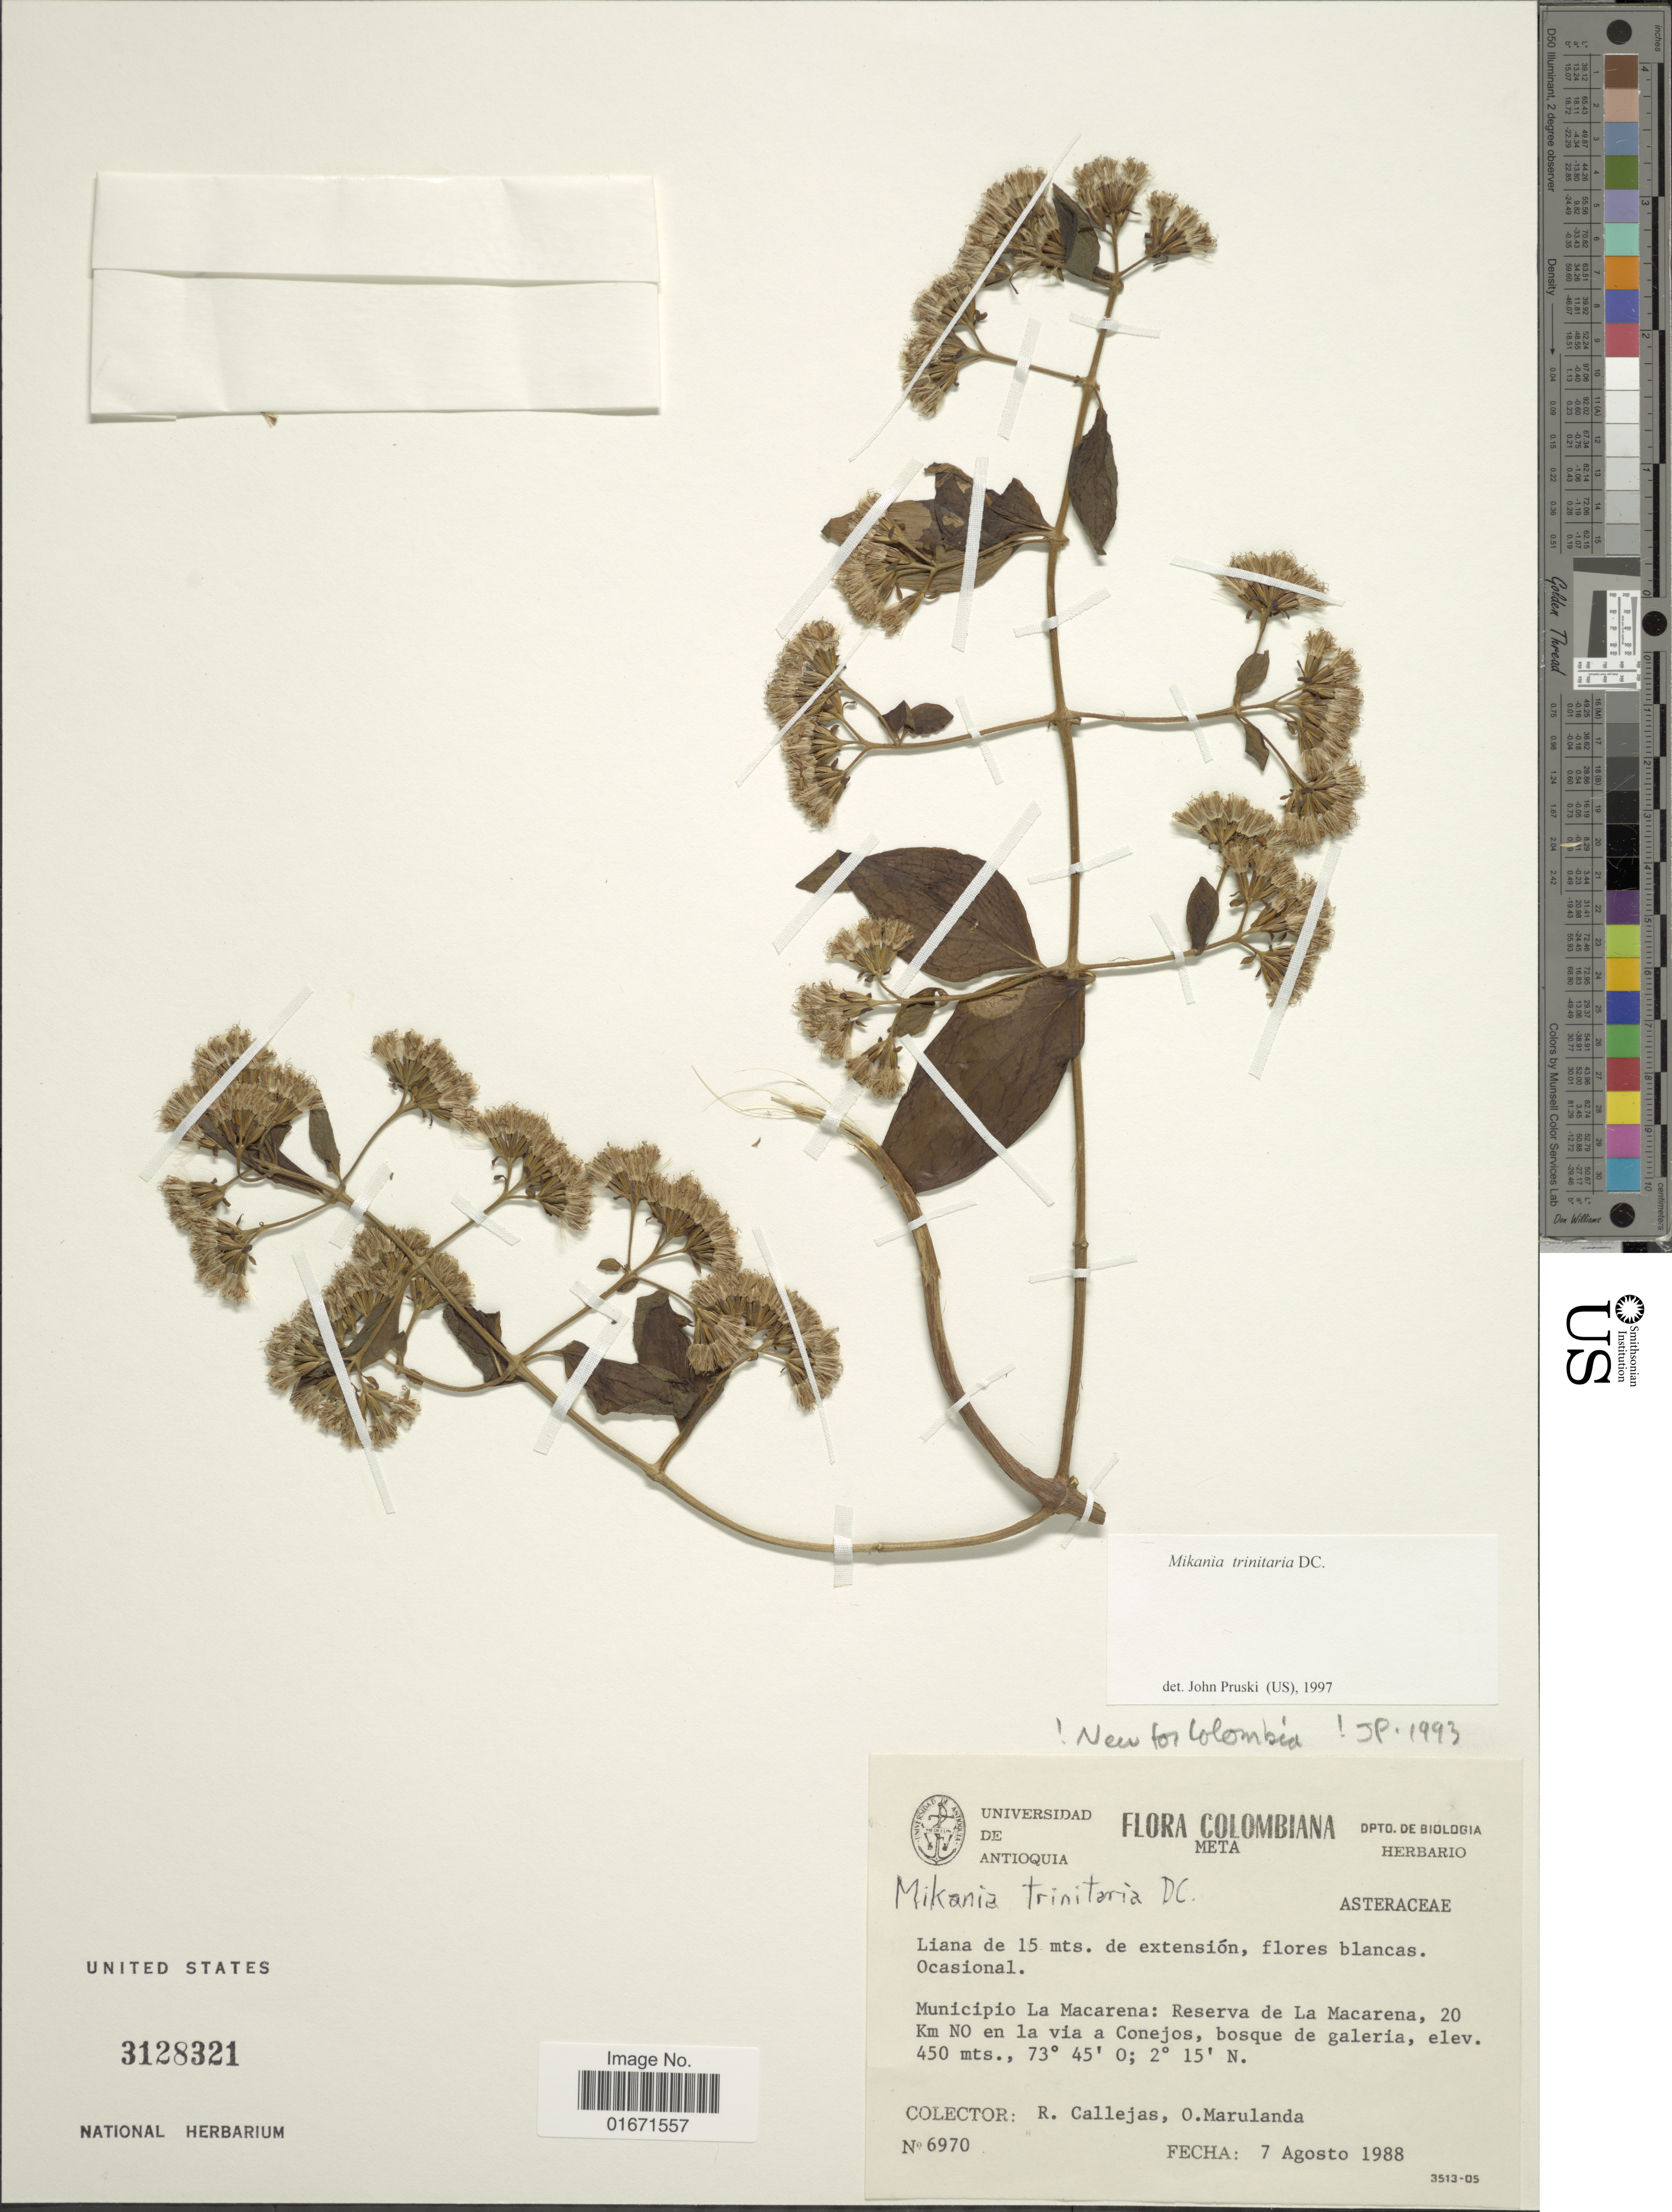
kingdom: Plantae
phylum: Tracheophyta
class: Magnoliopsida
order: Asterales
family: Asteraceae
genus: Mikania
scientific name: Mikania trinitaria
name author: DC.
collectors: R. Callejas & O. Marulanda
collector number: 6970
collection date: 1988-08-07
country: Colombia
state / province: Meta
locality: Municipio La Macarena: Reserva de La Macarena, 20 Km NO en la via a Conejos, bosque de galeria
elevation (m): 450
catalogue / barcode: US 3128321